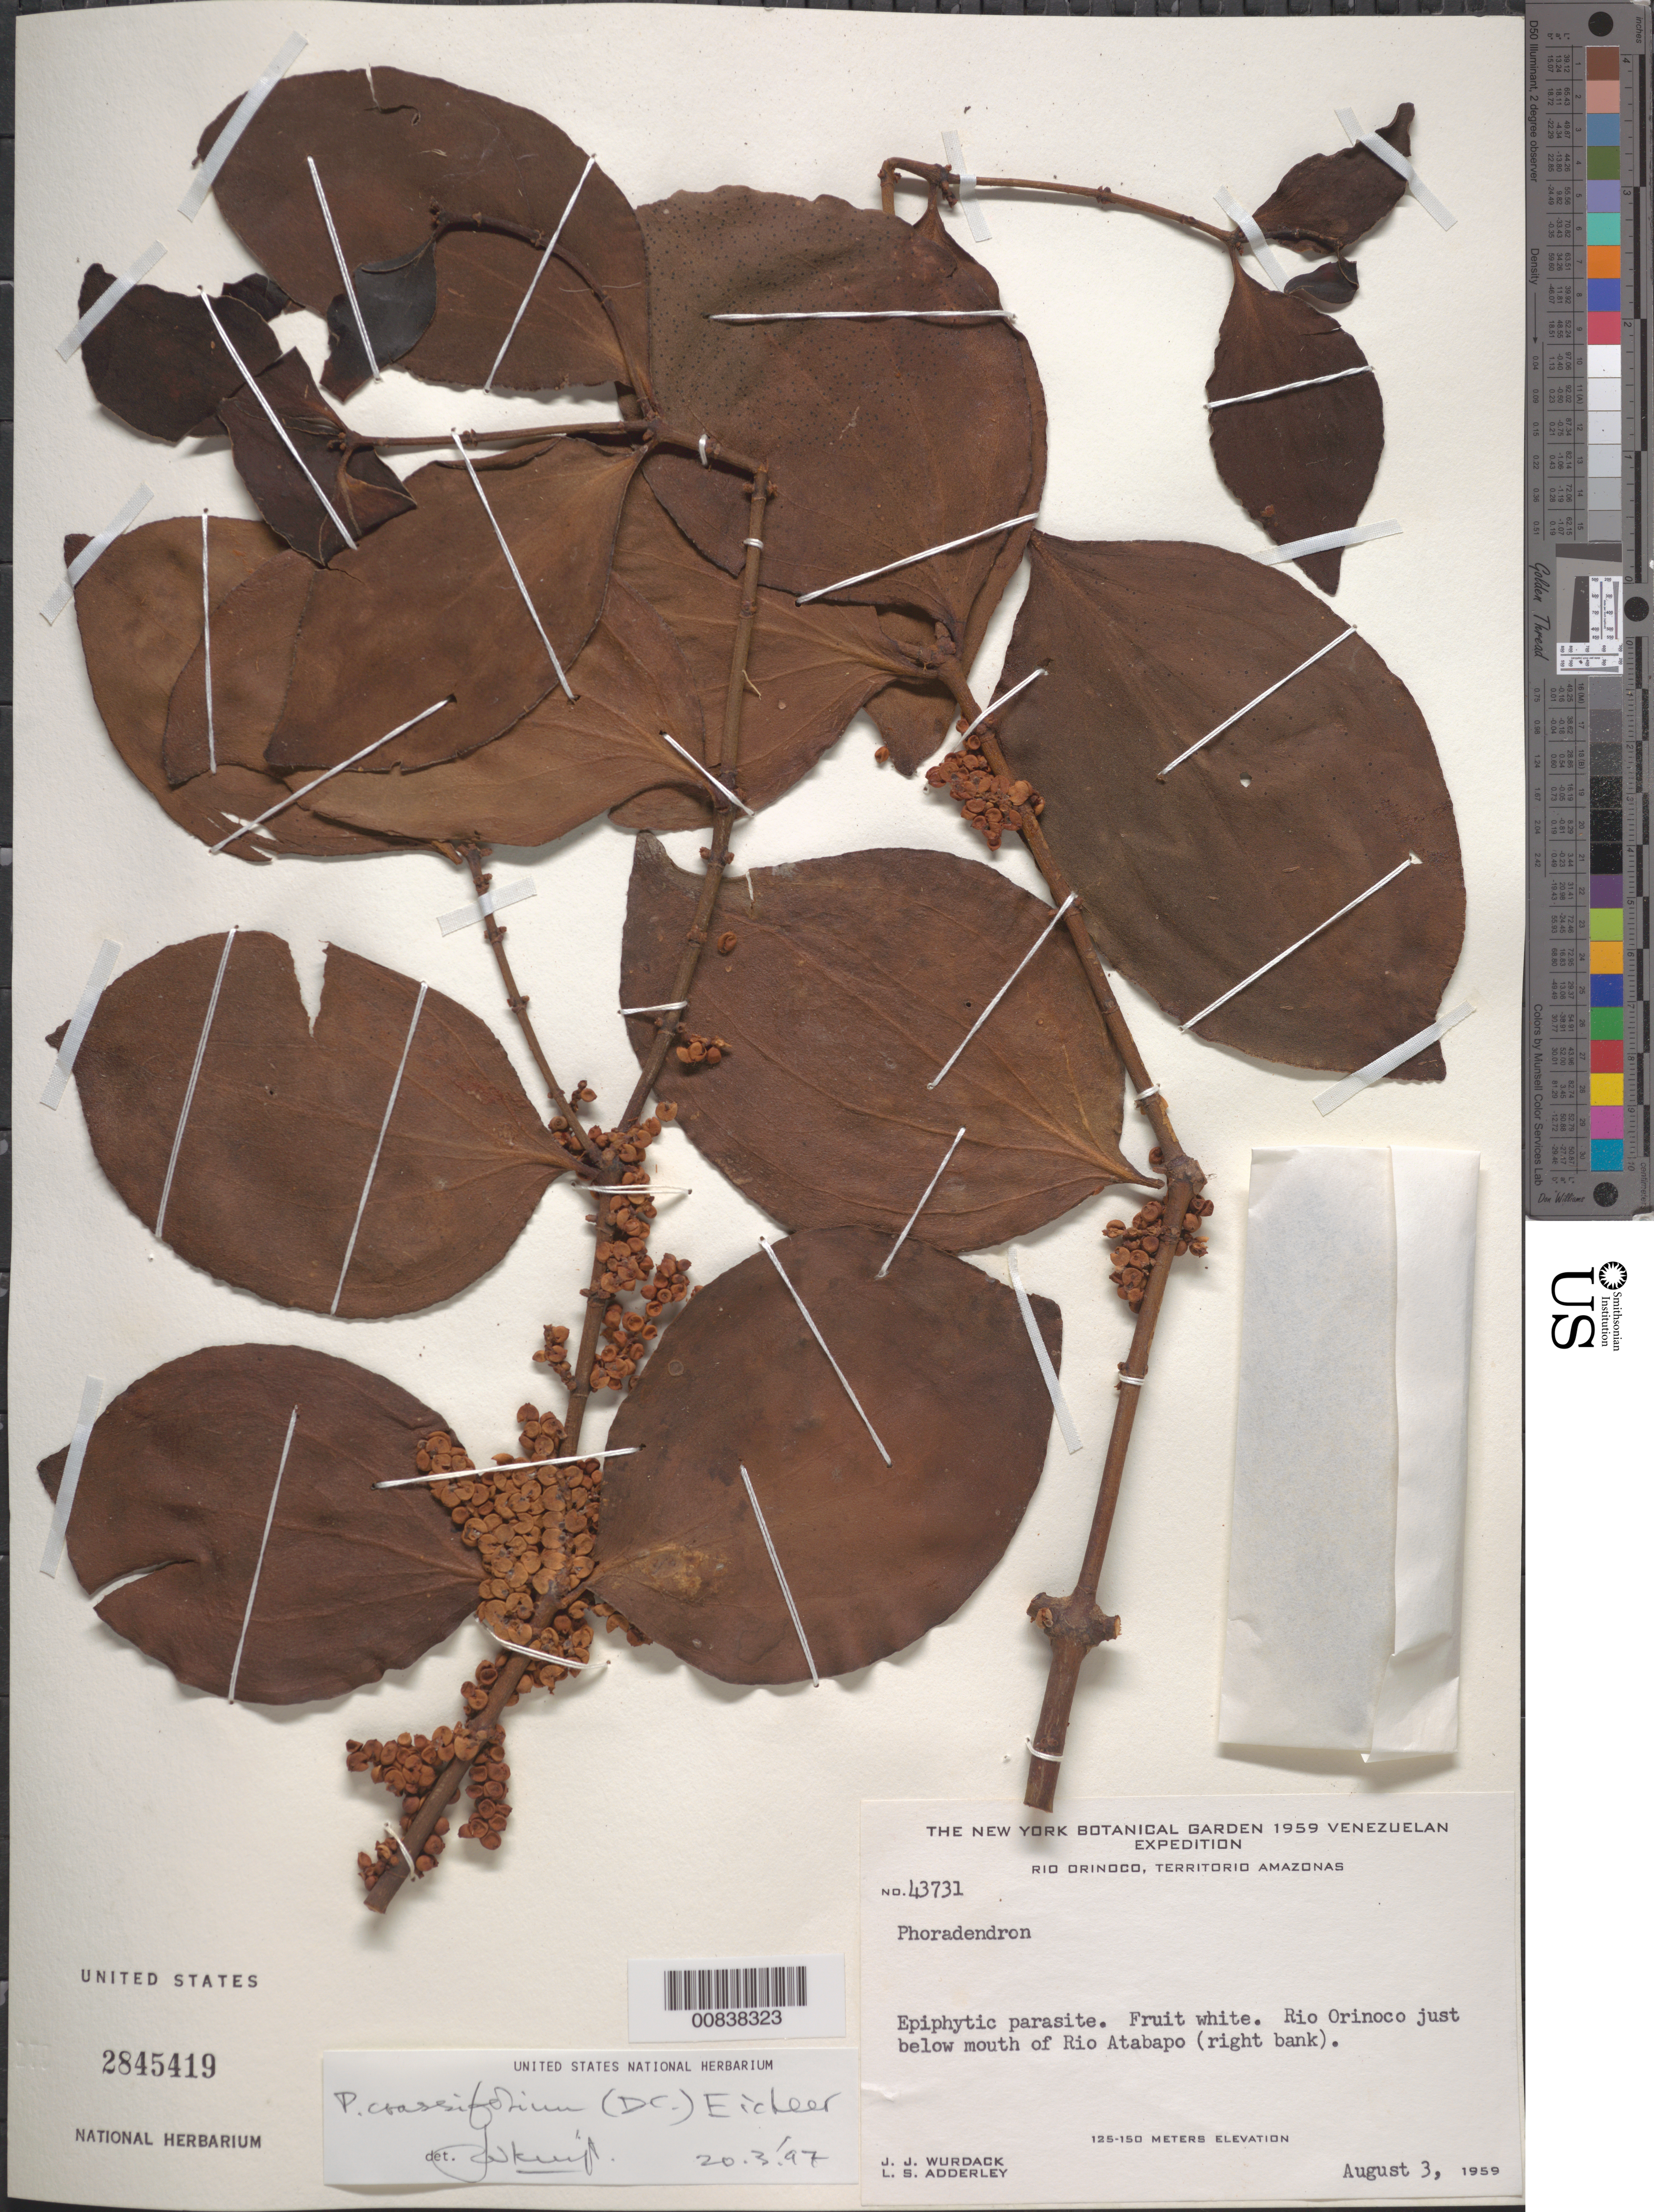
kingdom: Plantae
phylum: Tracheophyta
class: Magnoliopsida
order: Santalales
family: Viscaceae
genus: Phoradendron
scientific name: Phoradendron crassifolium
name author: (Pohl ex DC.) Eichler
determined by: Kuijt, Job, (CANADA)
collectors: J. J. Wurdack & L. S. Adderley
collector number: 43731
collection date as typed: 3-Aug-59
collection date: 1959-08-03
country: Venezuela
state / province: Amazonas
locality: Río Orinoco, Río Atabapo, just below mouth (right bank)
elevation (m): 125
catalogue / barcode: US 2845419